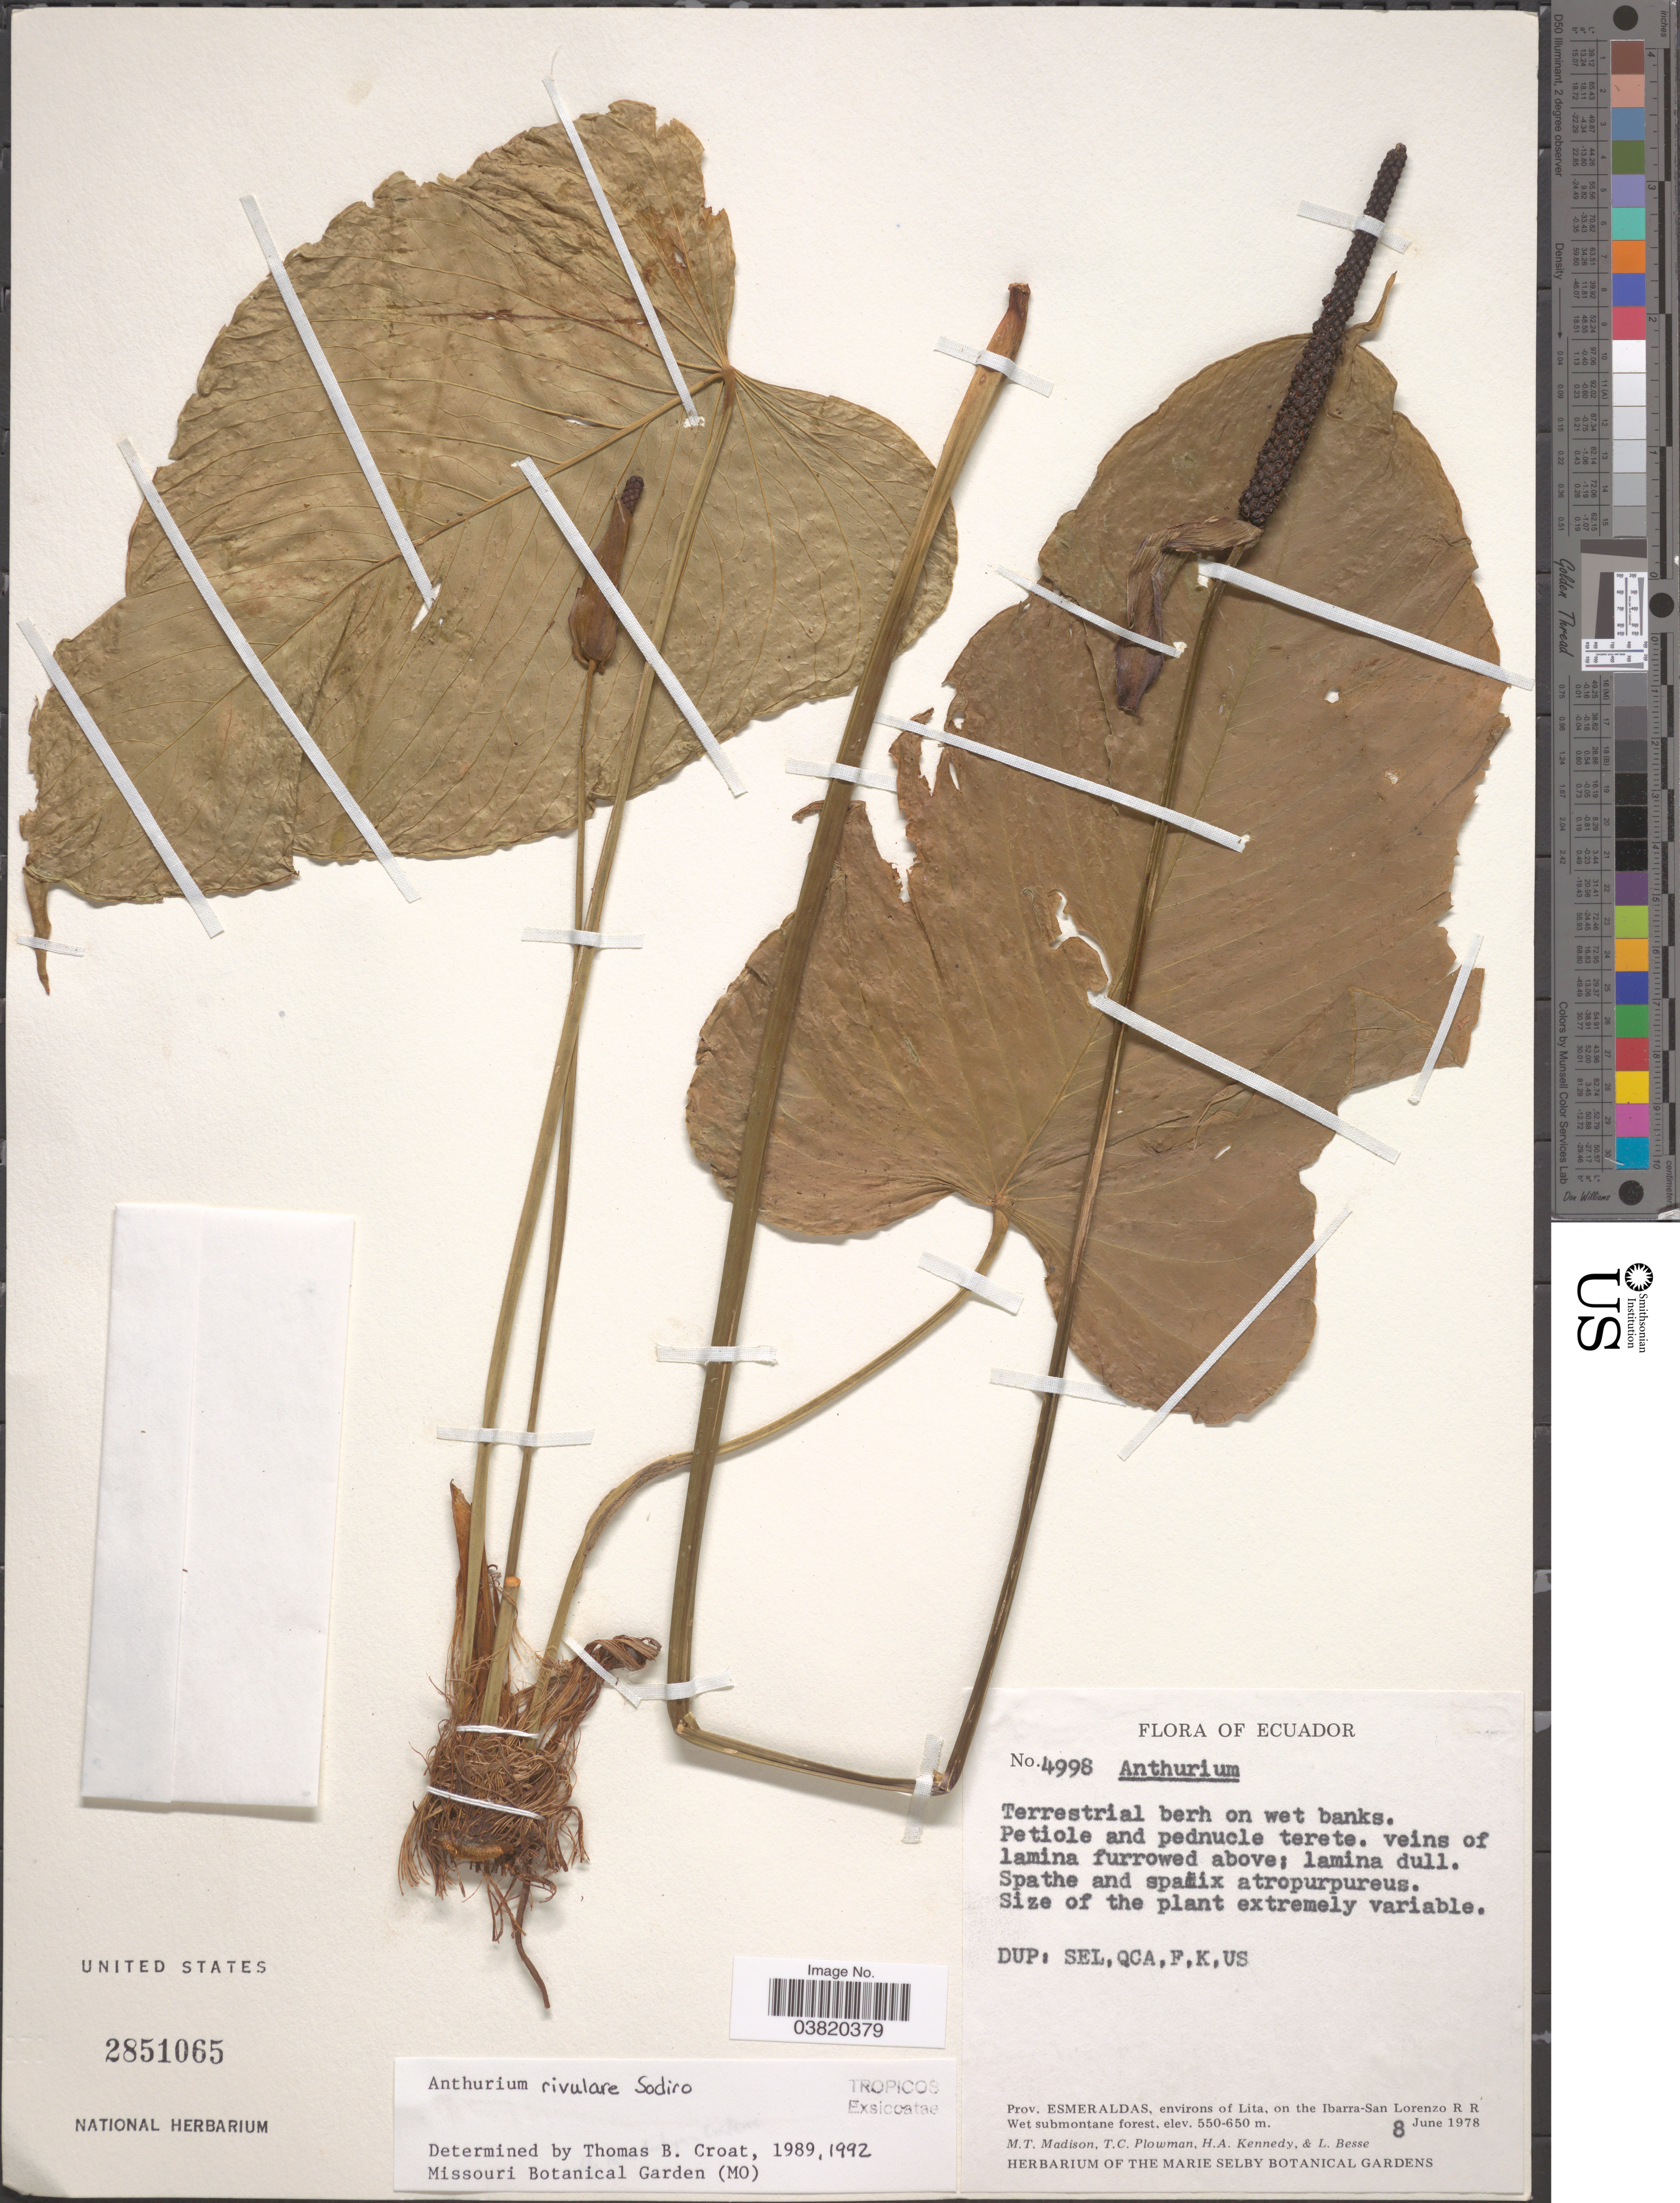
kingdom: Plantae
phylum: Tracheophyta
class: Liliopsida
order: Alismatales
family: Araceae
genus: Anthurium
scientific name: Anthurium rivulare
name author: Sodiro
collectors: M. T. Madison, T. Plowman, H. Kennedy & L. Besse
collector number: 4998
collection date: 1978-06-08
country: Ecuador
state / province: Esmeraldas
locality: Environs of Lita, on the Ibarra-San Lorenzo R R.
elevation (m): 550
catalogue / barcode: US 2851065